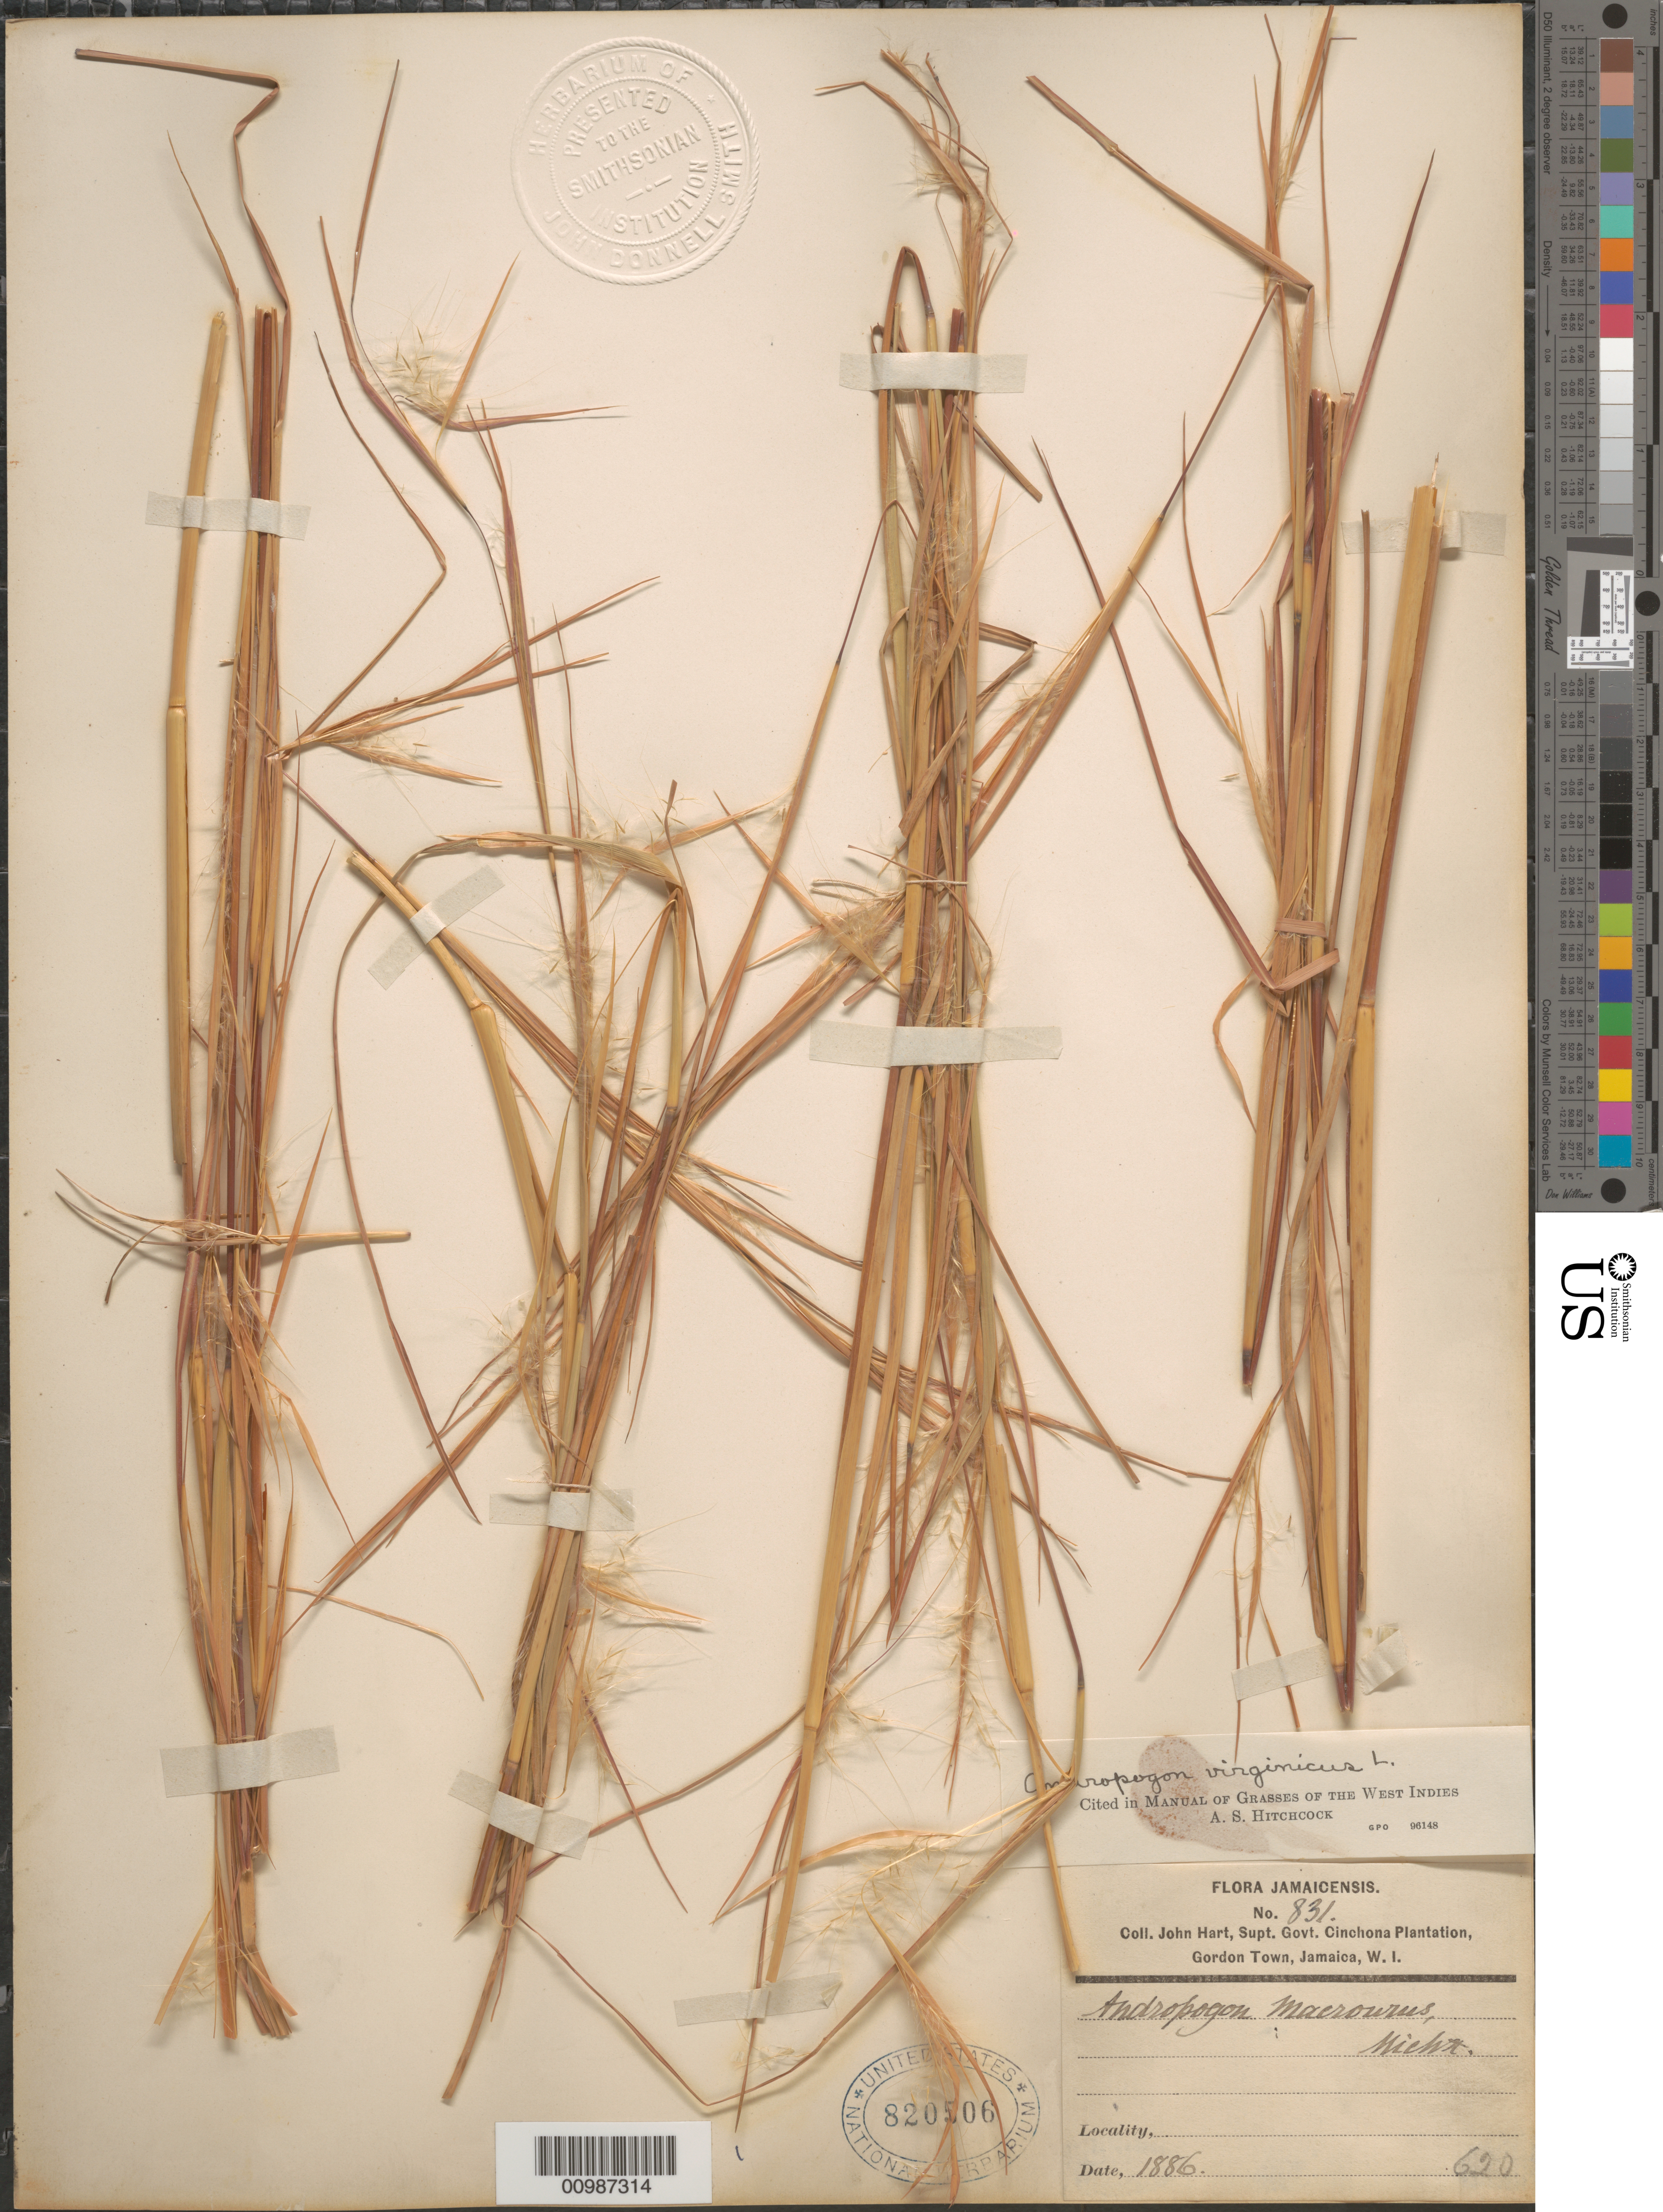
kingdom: Plantae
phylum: Tracheophyta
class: Liliopsida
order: Poales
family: Poaceae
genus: Andropogon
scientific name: Andropogon virginicus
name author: L.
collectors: J. Hart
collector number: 831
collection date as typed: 1886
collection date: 1886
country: Jamaica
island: Jamaica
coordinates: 0 N, 0 E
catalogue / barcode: US 820506